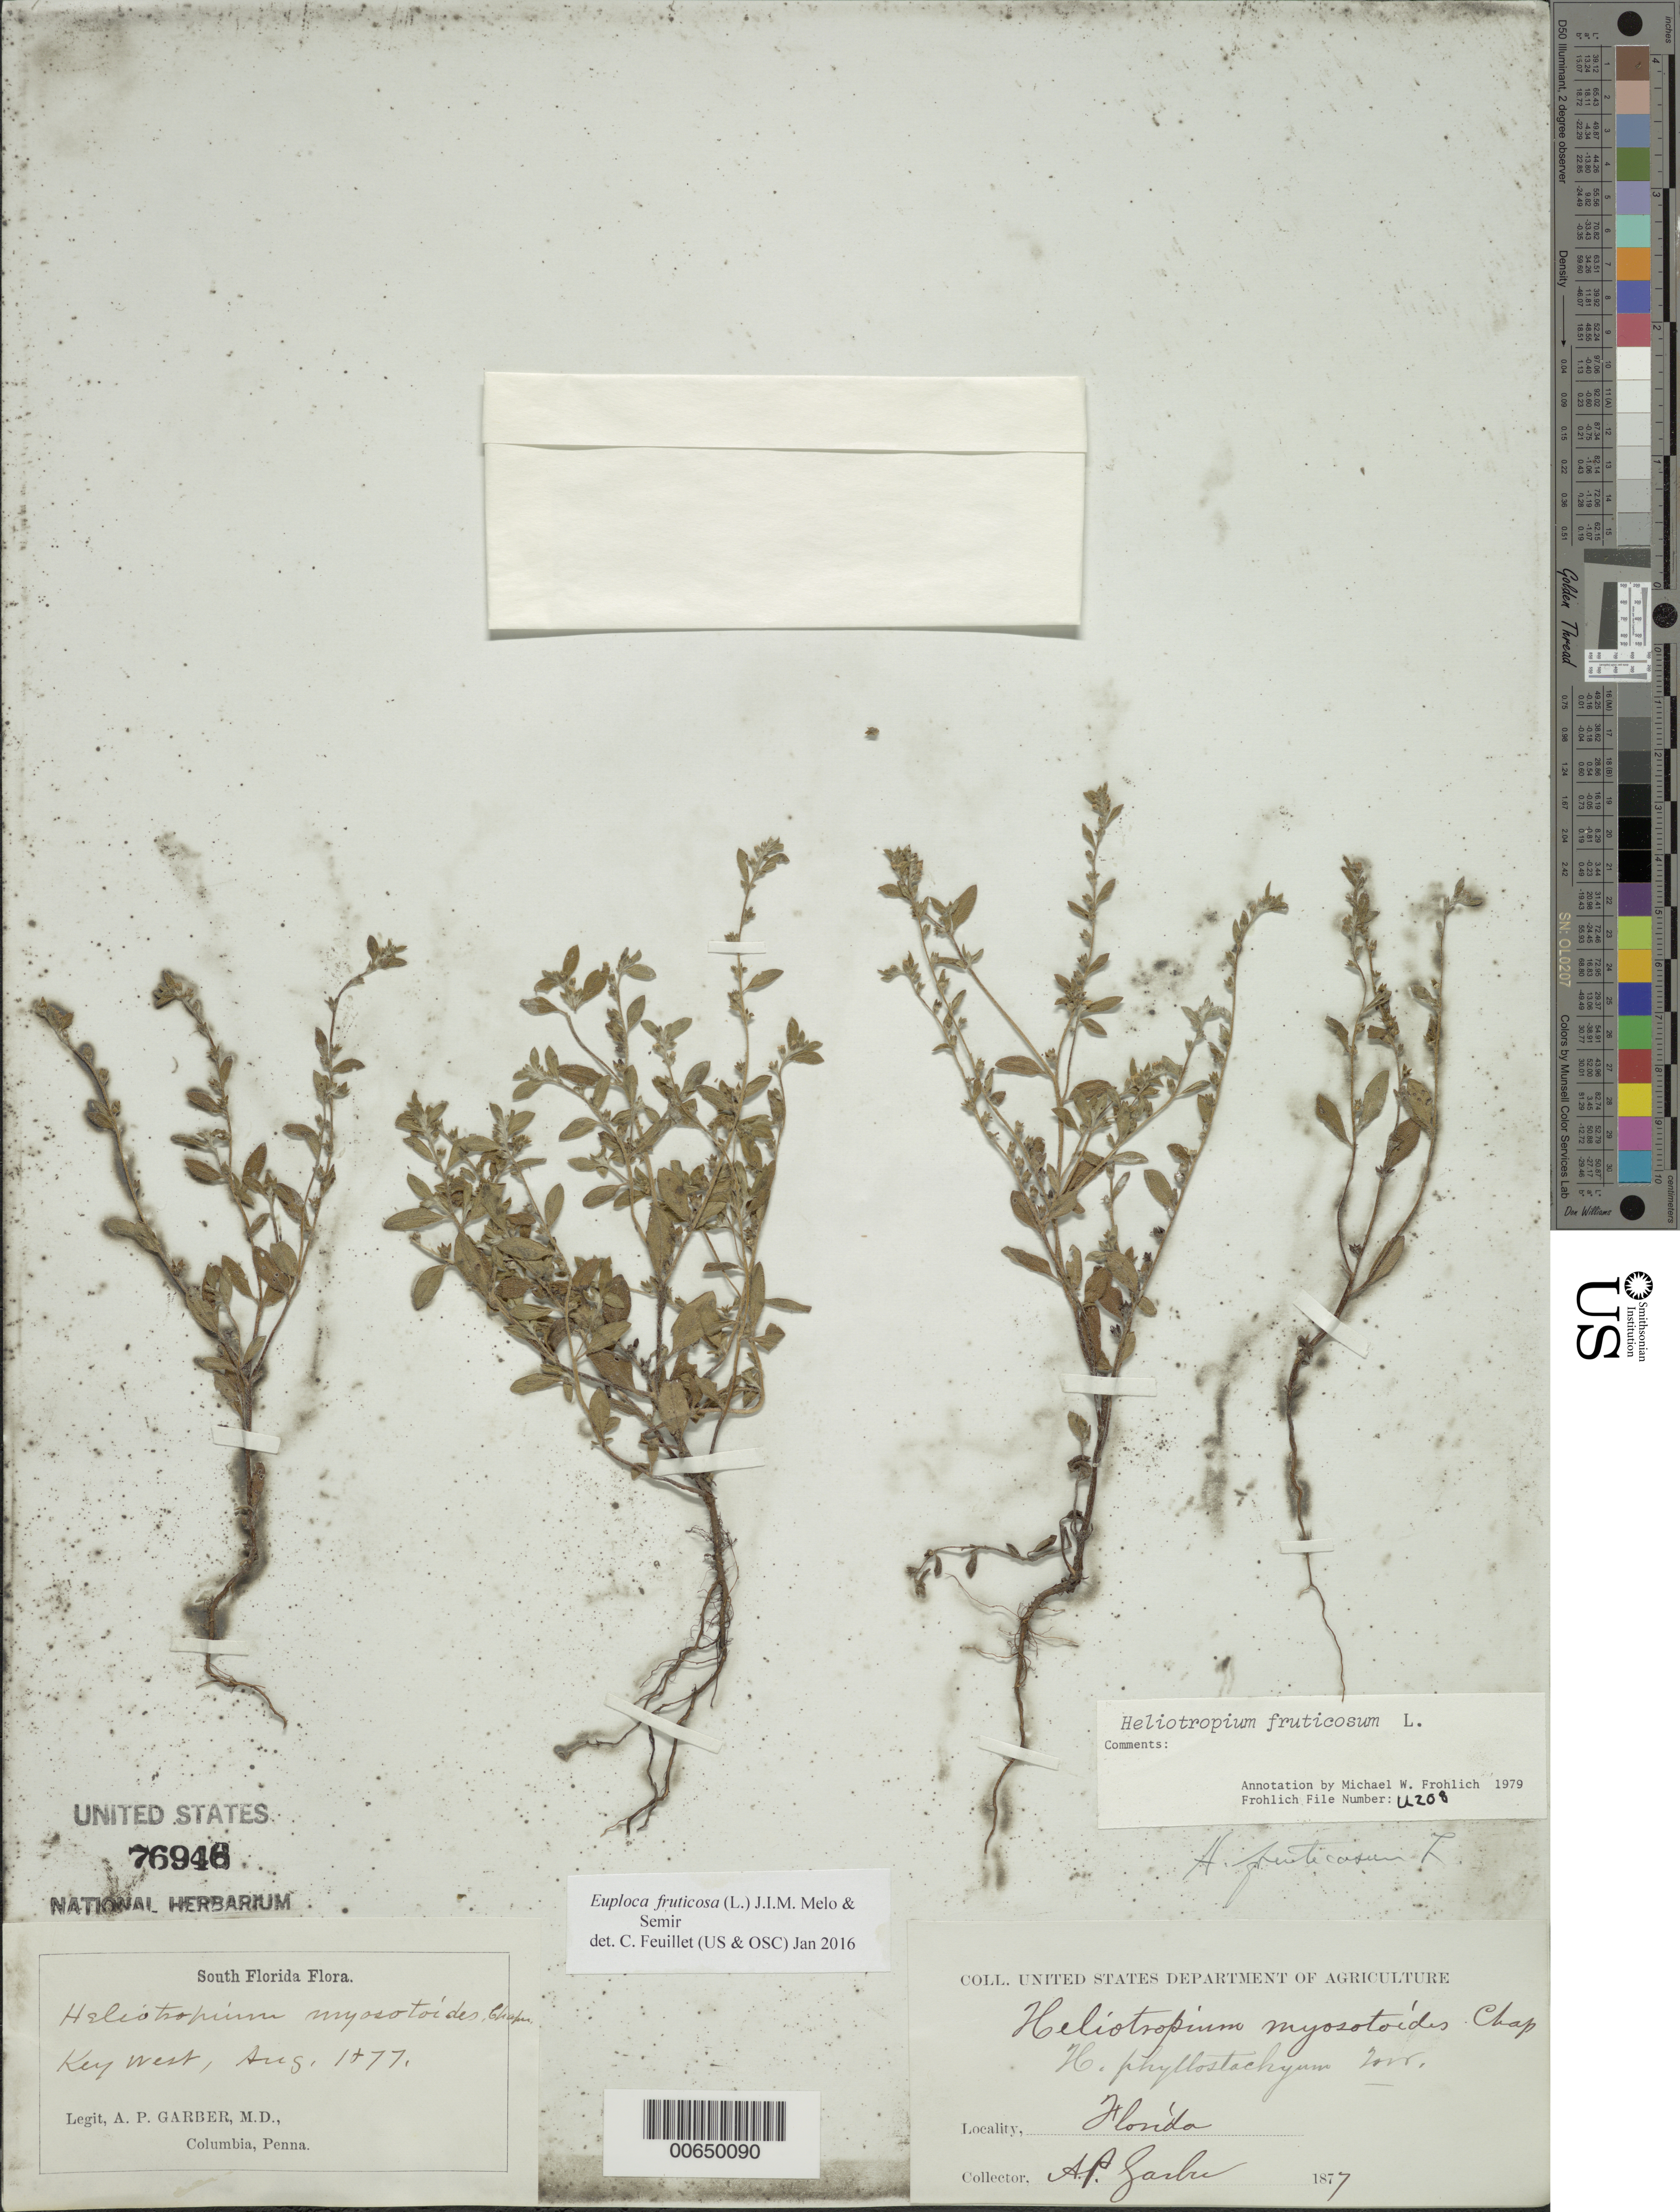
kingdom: Plantae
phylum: Tracheophyta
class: Magnoliopsida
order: Boraginales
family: Heliotropiaceae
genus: Euploca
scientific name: Euploca fruticosa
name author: (L.) J.I.M. Melo & Semir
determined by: Feuillet, C.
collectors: A. P. Garber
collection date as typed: Aug 1877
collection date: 1877-08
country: United States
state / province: Florida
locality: Key West.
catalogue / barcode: US 76946